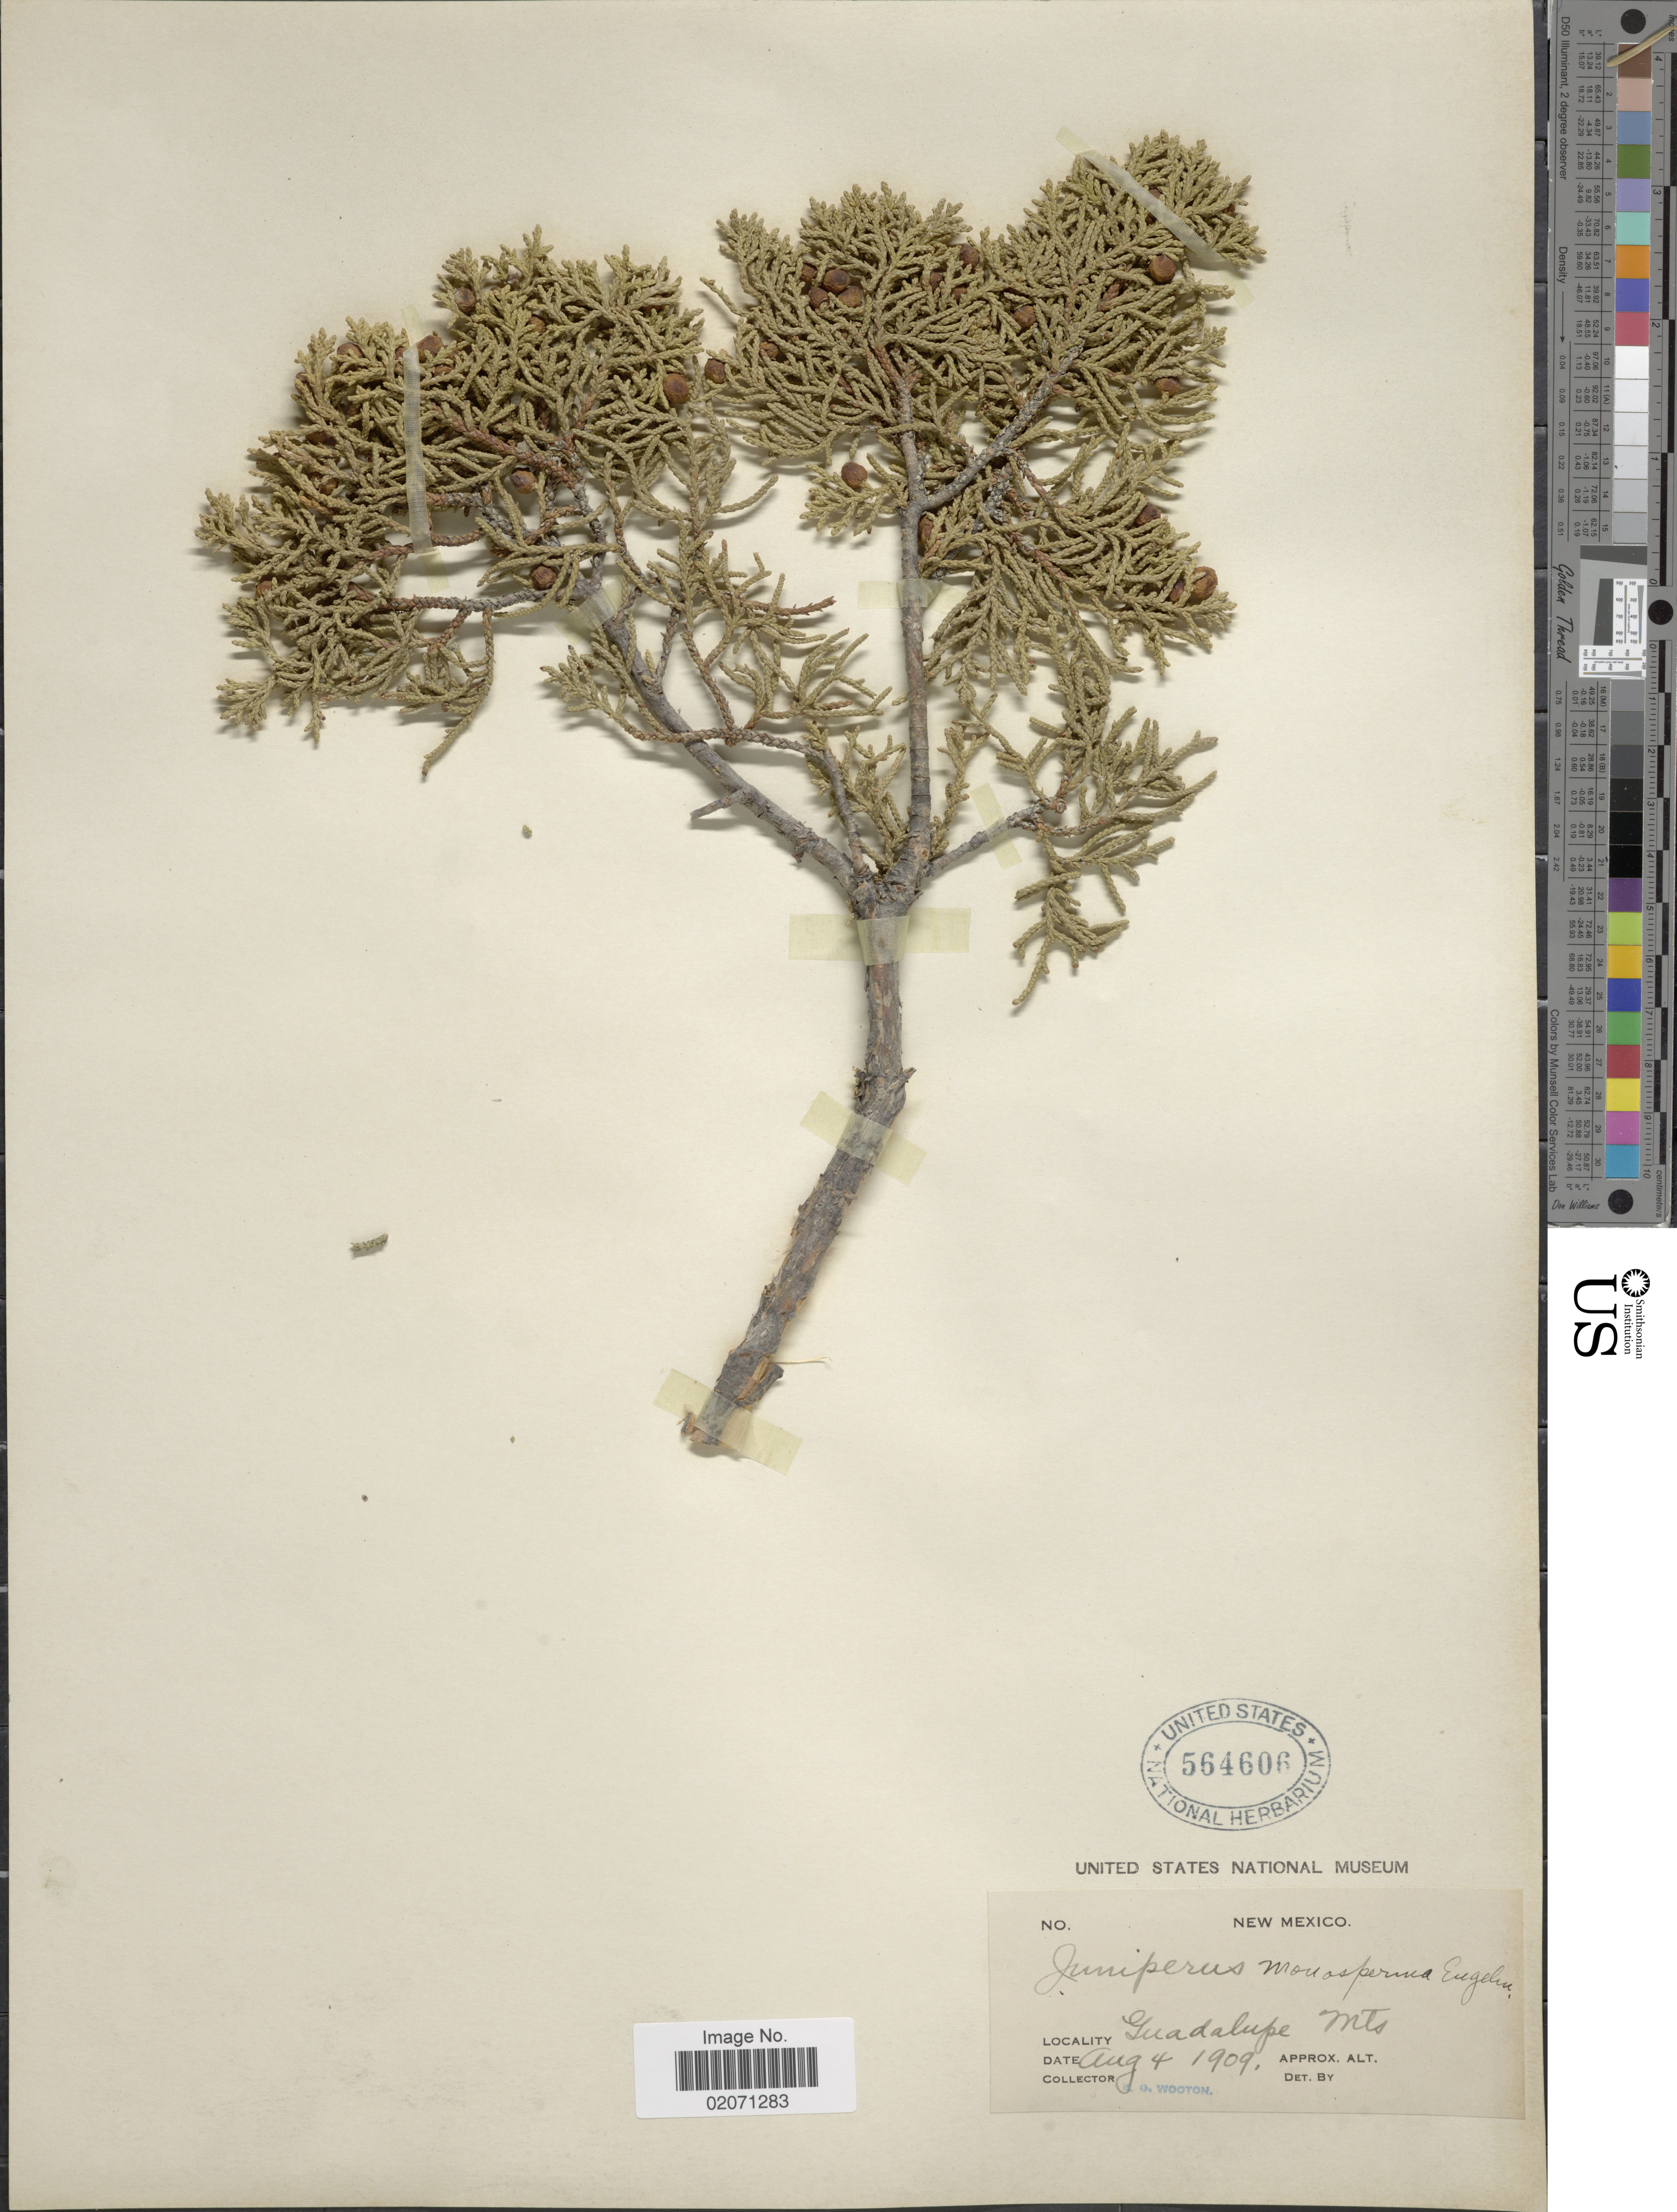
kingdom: Plantae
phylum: Tracheophyta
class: Pinopsida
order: Pinales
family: Cupressaceae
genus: Juniperus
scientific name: Juniperus monosperma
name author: (Engelm.) Sarg.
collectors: E. O. Wooton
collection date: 1909-08-04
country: United States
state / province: New Mexico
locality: Guadalupe Mts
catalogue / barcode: US 564606